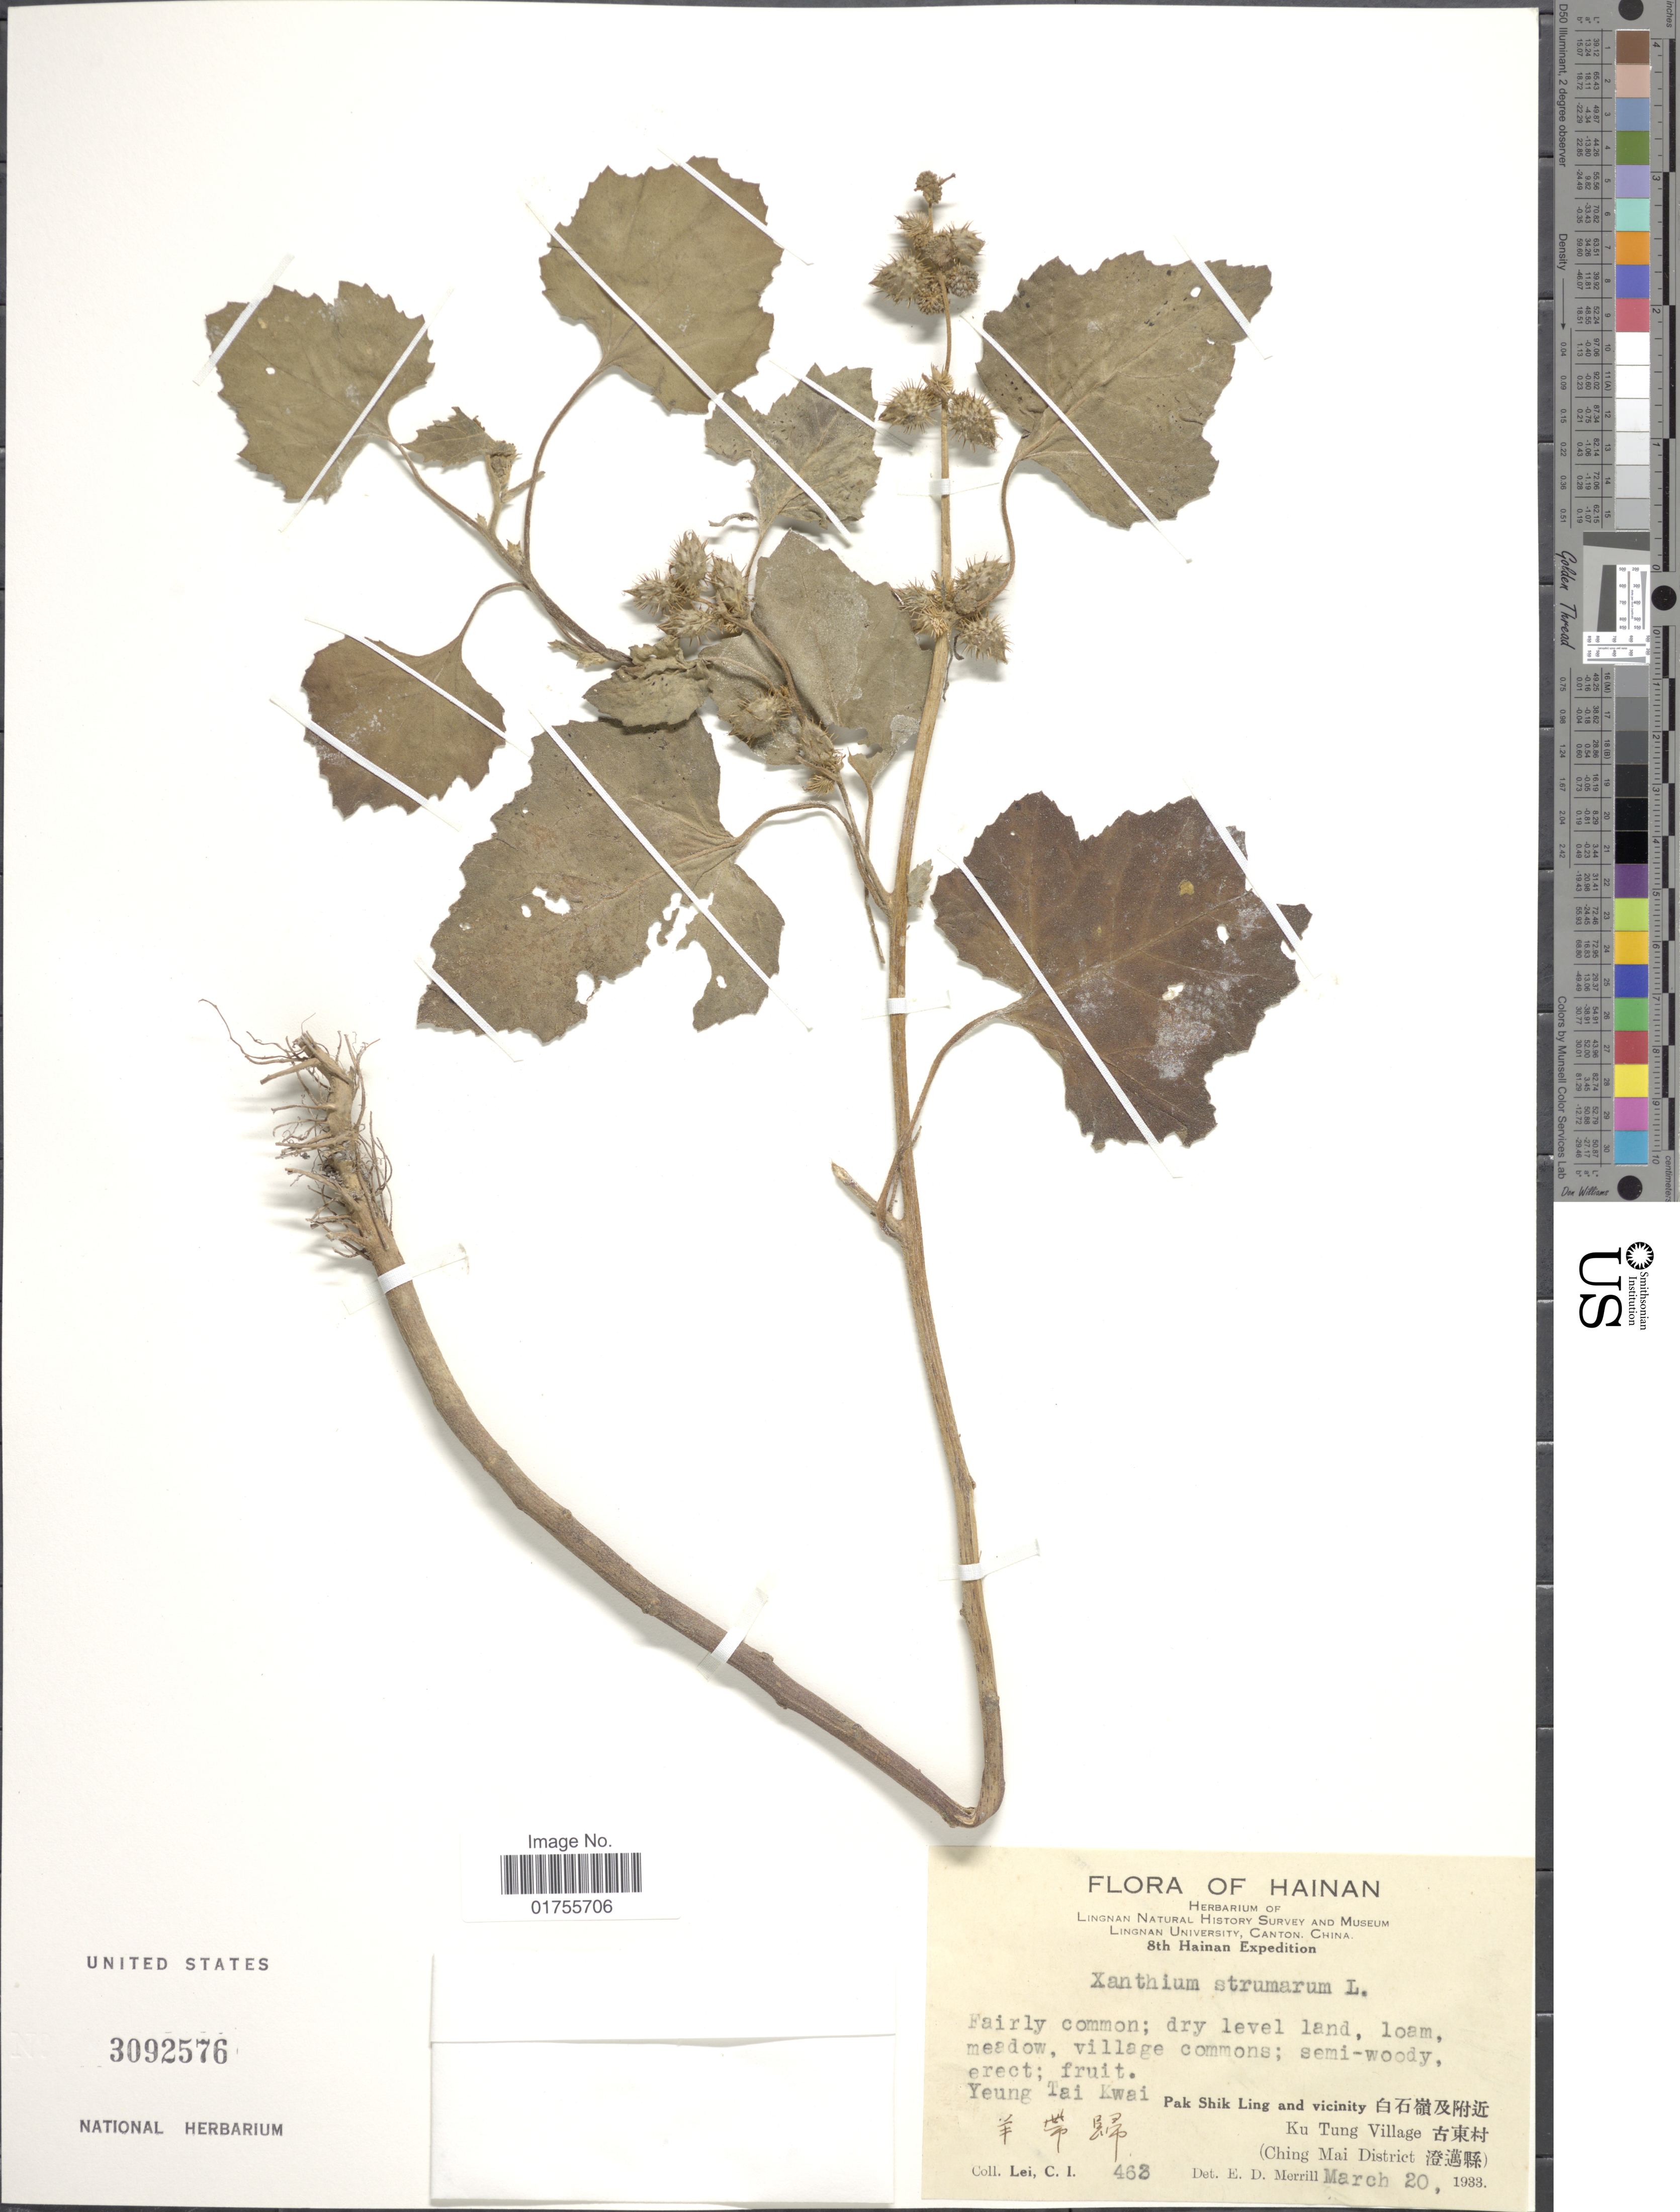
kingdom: Plantae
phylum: Tracheophyta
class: Magnoliopsida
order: Asterales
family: Asteraceae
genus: Xanthium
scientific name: Xanthium strumarium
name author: L.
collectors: C. I. Lei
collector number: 463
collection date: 1933-03-20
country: China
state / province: Hainan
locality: Yeung Tai Kwai, Pak Shik Ling and vicinity, Ku Tung Village (Ching Mai District)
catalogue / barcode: US 3092576